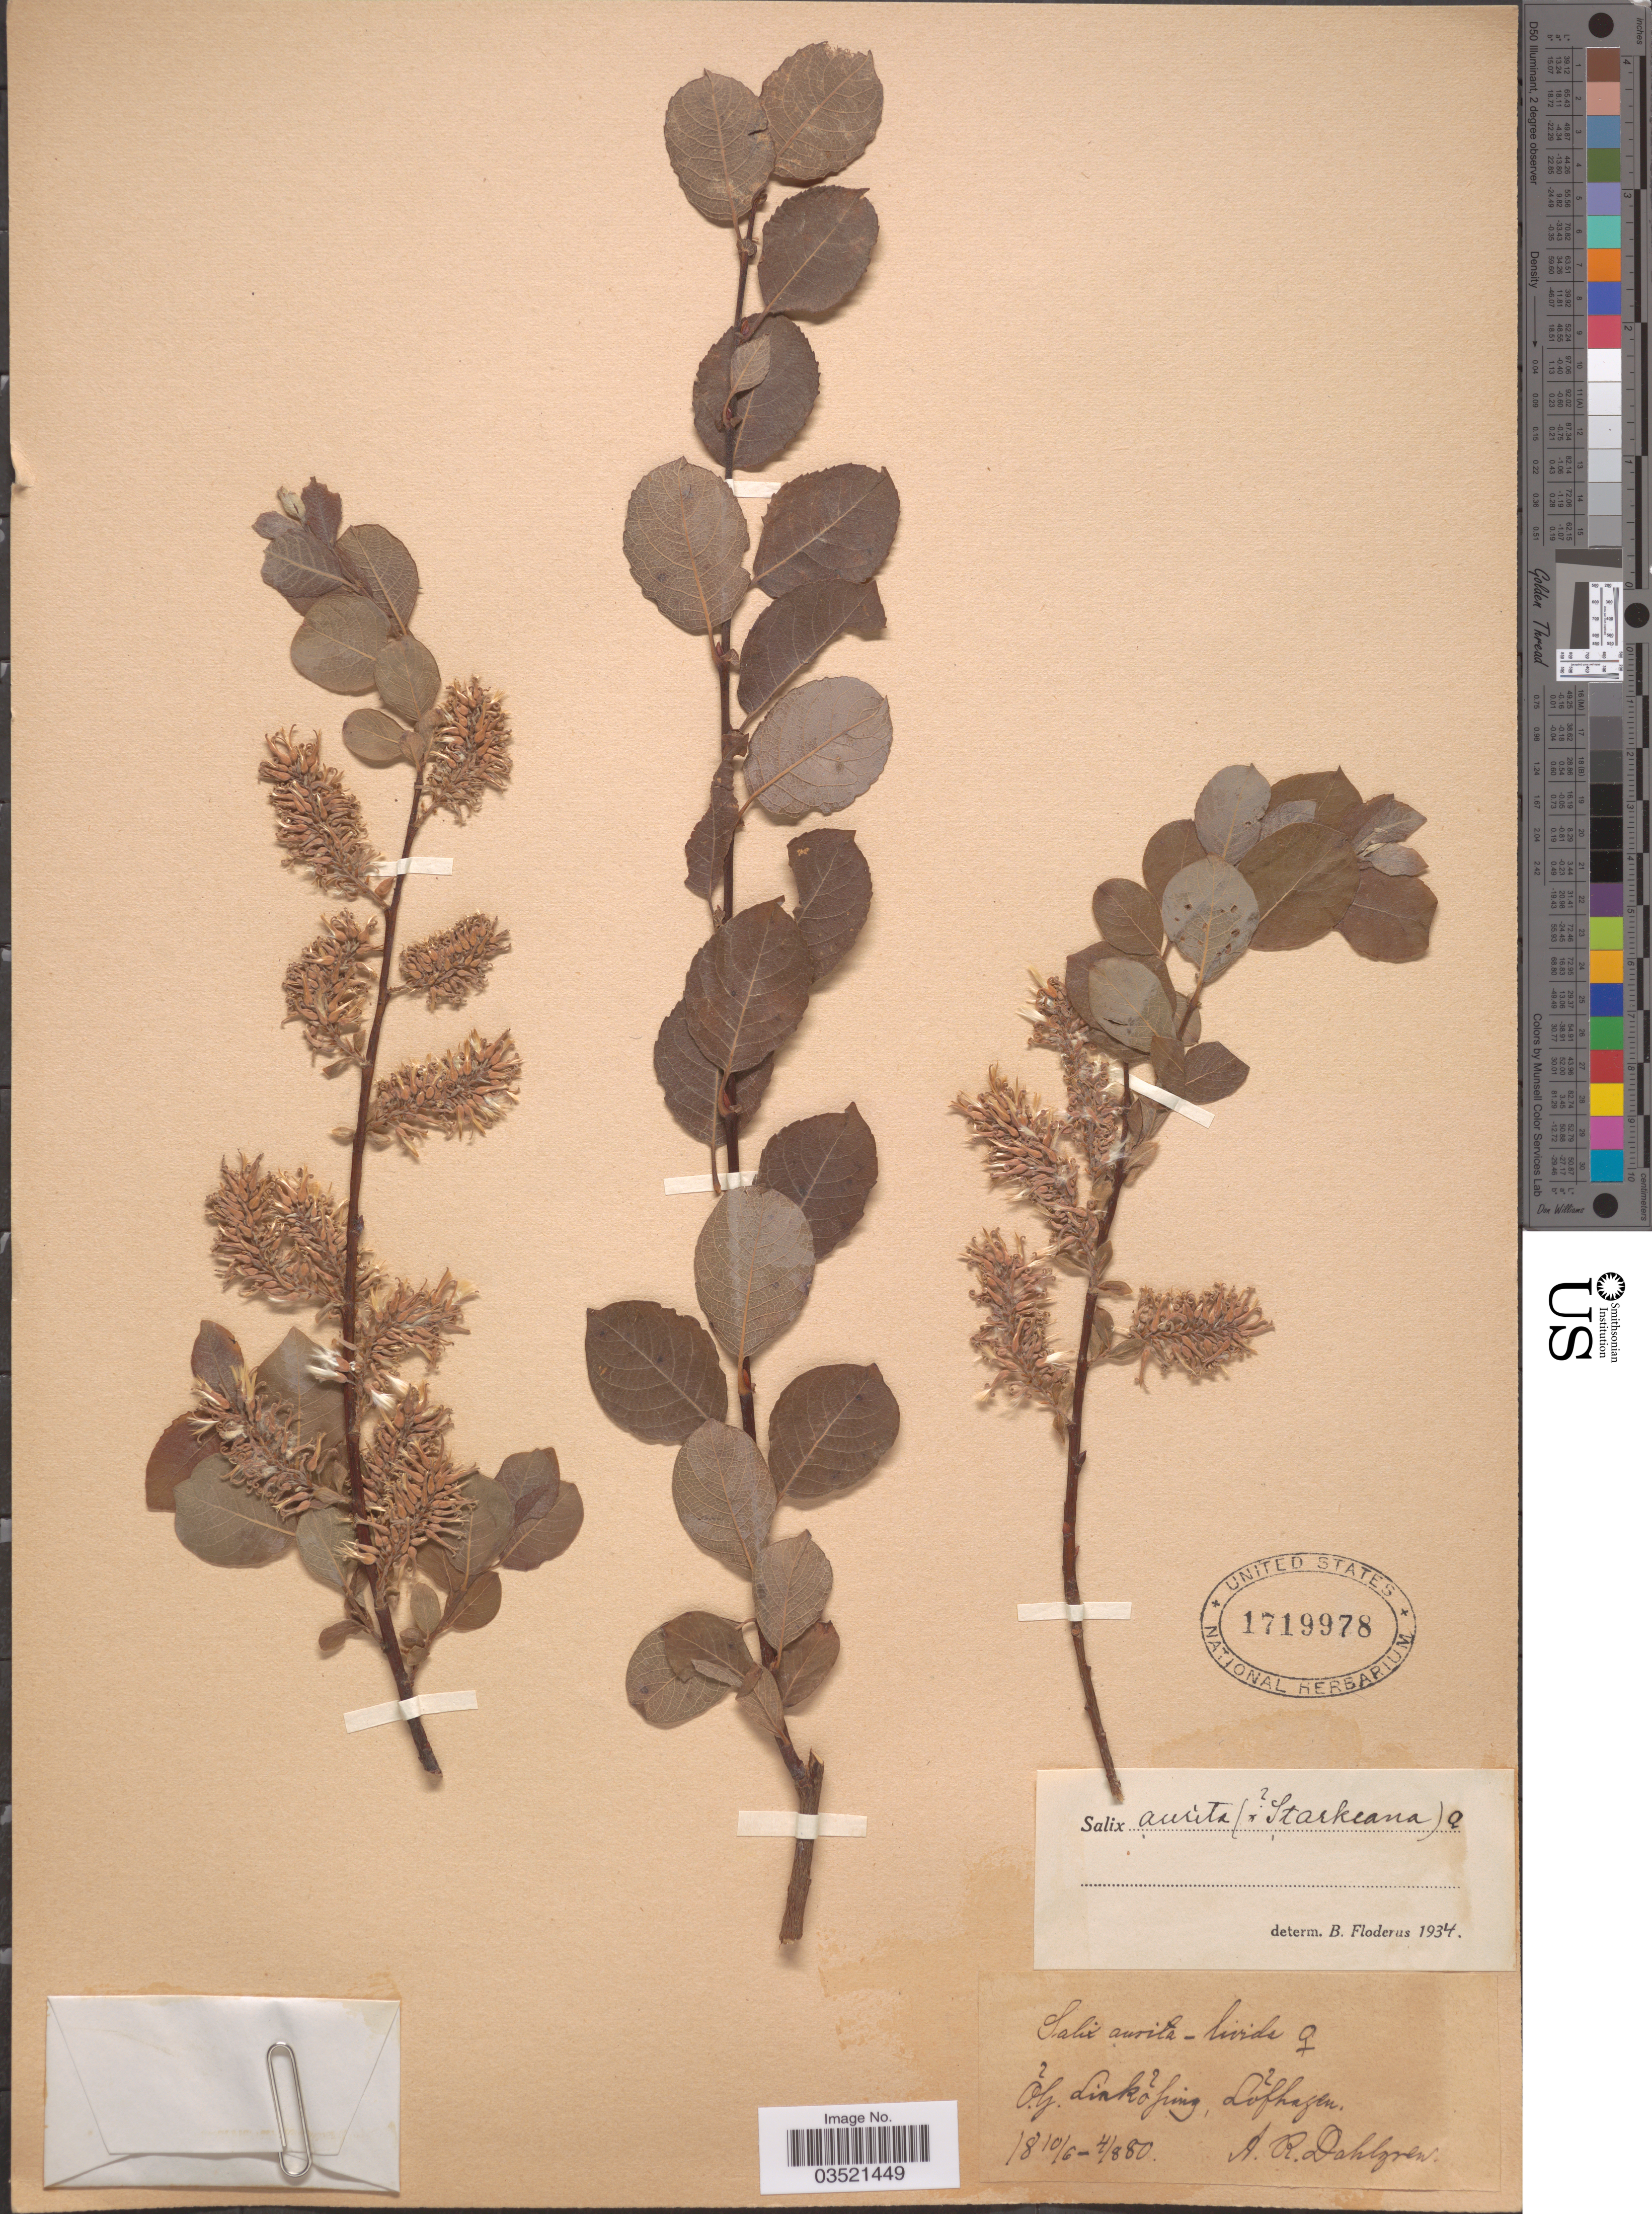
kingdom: Plantae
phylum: Tracheophyta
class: Magnoliopsida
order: Malpighiales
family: Salicaceae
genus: Salix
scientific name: Salix aurita x S. starkeana Willd.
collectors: A. Dahlgren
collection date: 1880-06-10/1880-08-04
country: Sweden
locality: OG. Linkofing, Lofhagen.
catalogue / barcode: US 1719978